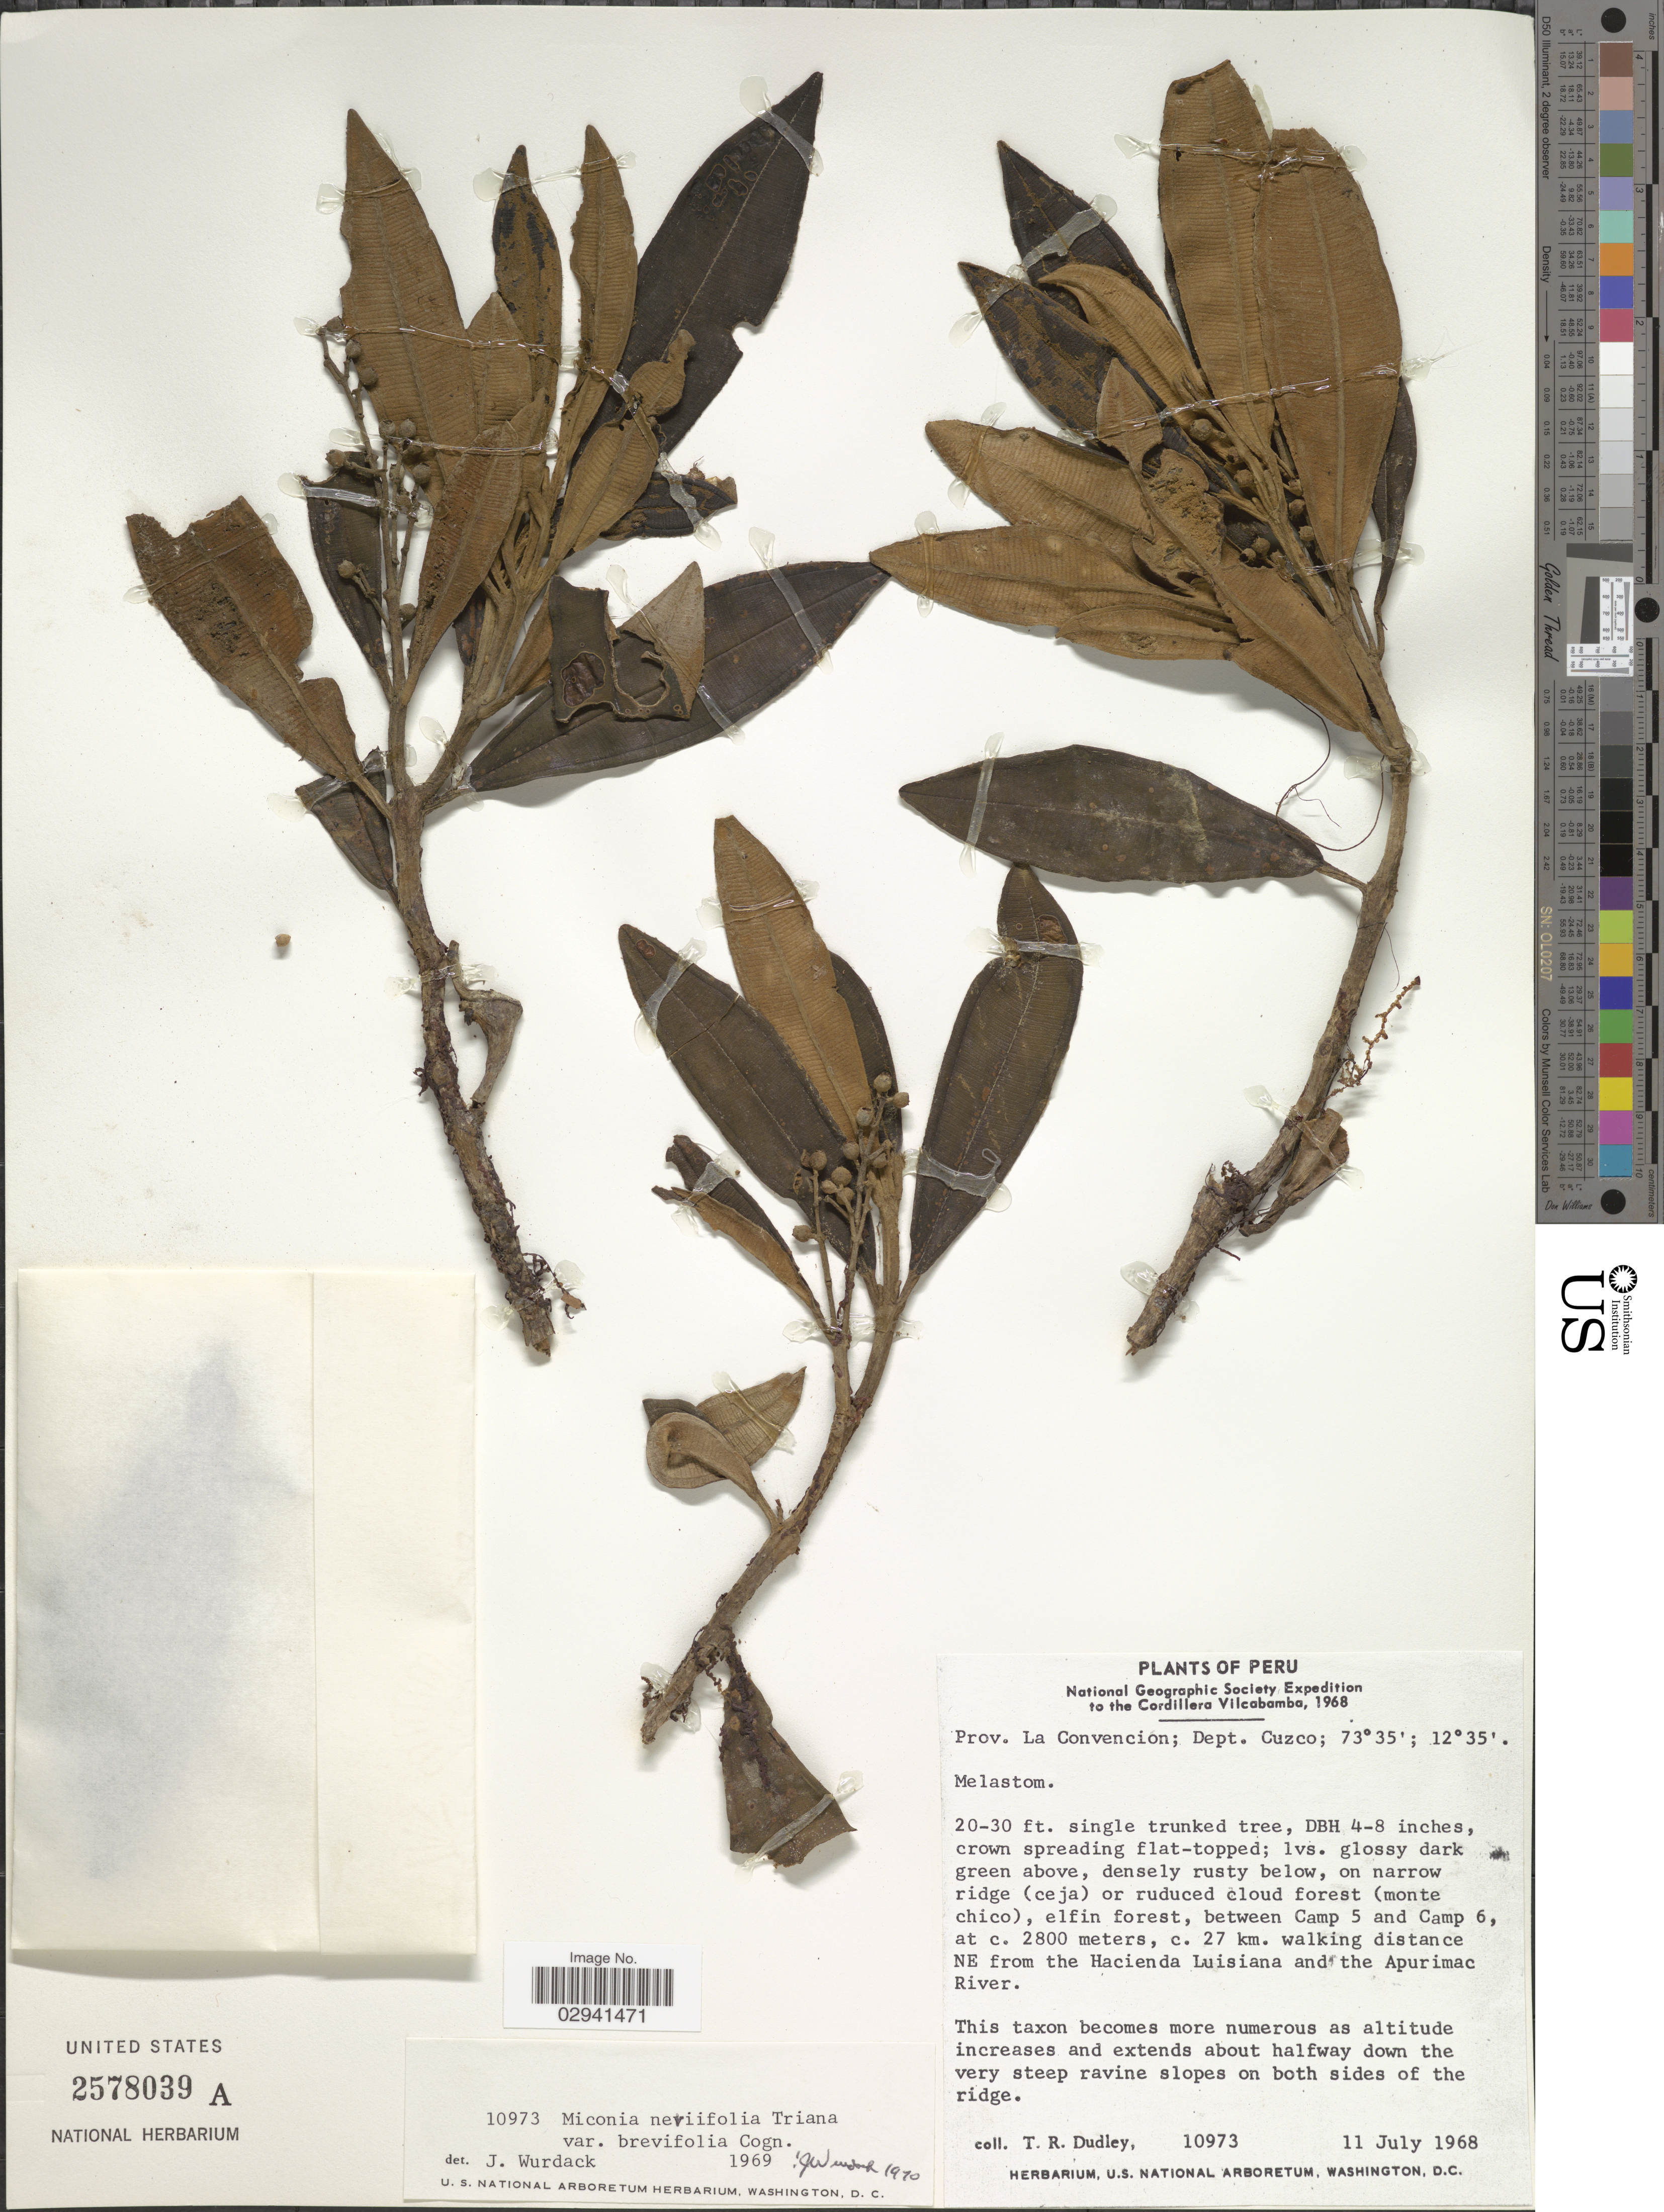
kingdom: Plantae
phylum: Tracheophyta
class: Magnoliopsida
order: Myrtales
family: Melastomataceae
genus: Miconia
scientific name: Miconia neriifolia var. brevifolia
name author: Cogn.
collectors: T. R. Dudley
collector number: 10973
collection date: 1968-07-11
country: Peru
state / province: Cusco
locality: The Cordillera Vilcabamba, Prov. La Convencion, Dept. Cuzco, on narrow ridge (ceja) or reduced cloud forest (monte chico), elfin forest, between Camp 5 and Camp 6, c. 27 km. walking distance NE from the Hacienda Luisiana and the Apurimac River.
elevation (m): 2800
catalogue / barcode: US 2578039A